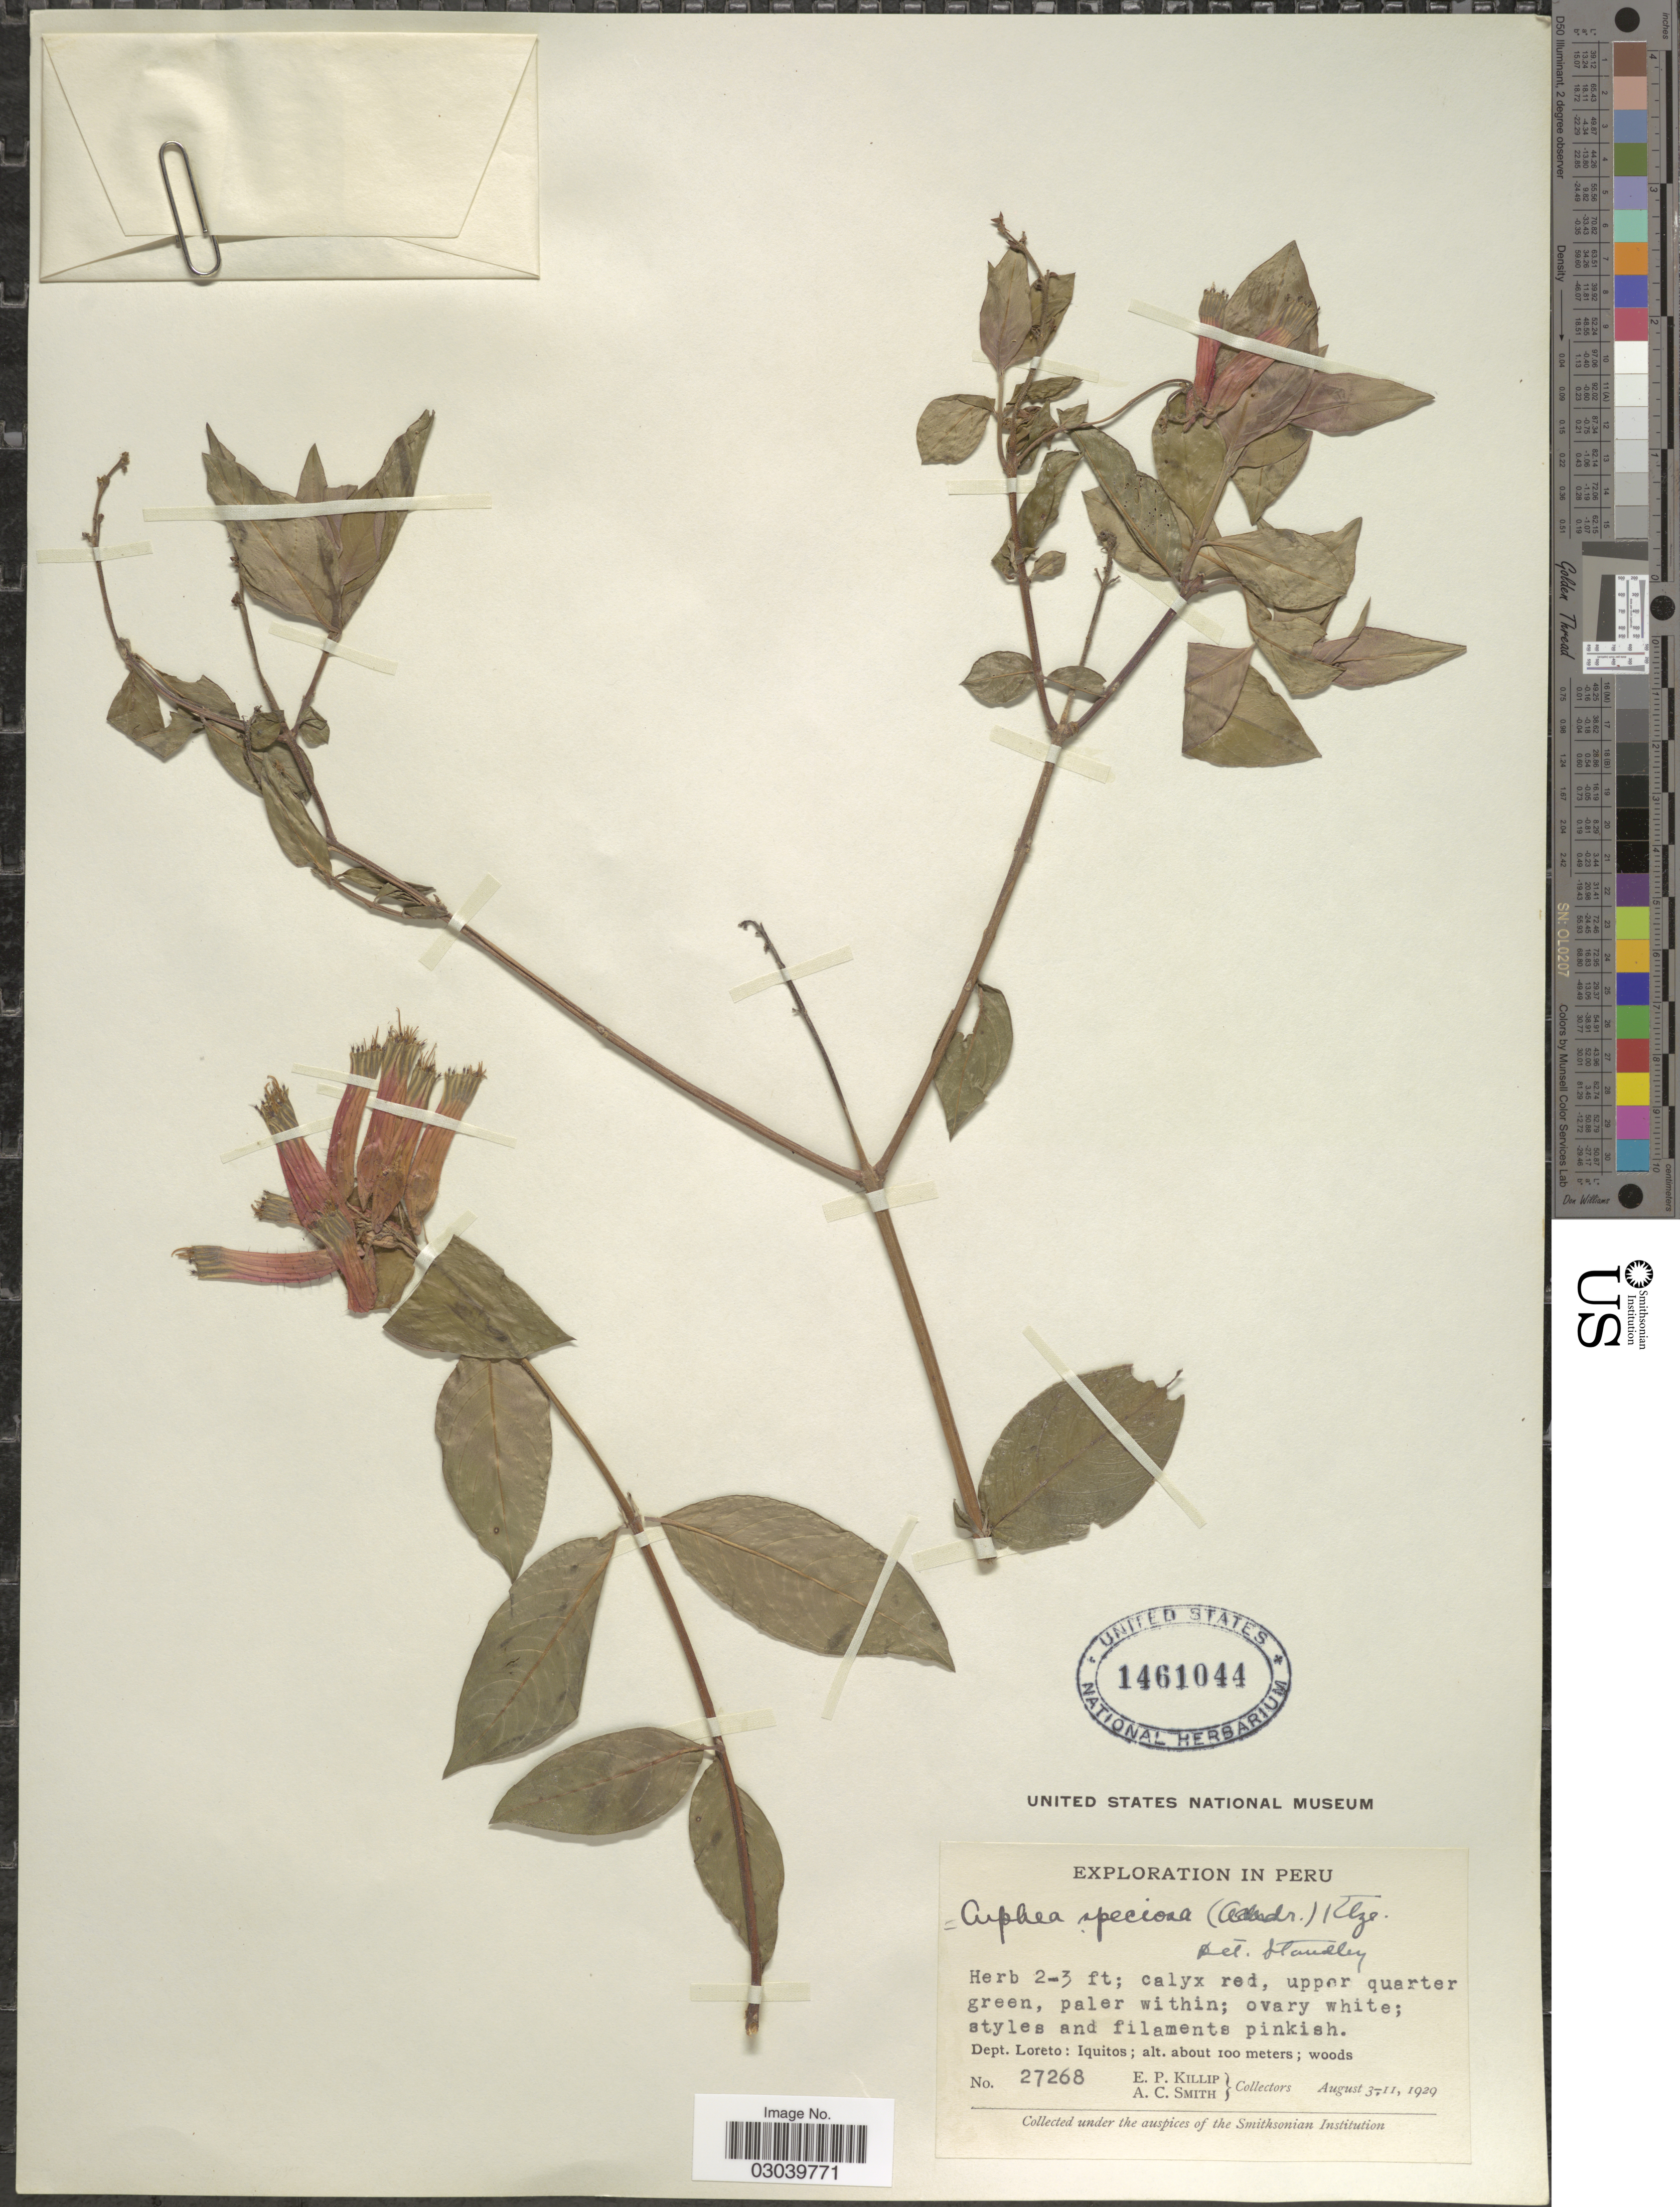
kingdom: Plantae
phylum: Tracheophyta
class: Magnoliopsida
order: Myrtales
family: Lythraceae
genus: Cuphea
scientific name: Cuphea melvilla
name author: Lindl.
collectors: E. P. Killip & A. C. Smith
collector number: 27268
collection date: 1929-08-03/1929-08-11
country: Peru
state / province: Loreto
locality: Dept. Loreto: Iquitos.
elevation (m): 100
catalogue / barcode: US 1461044